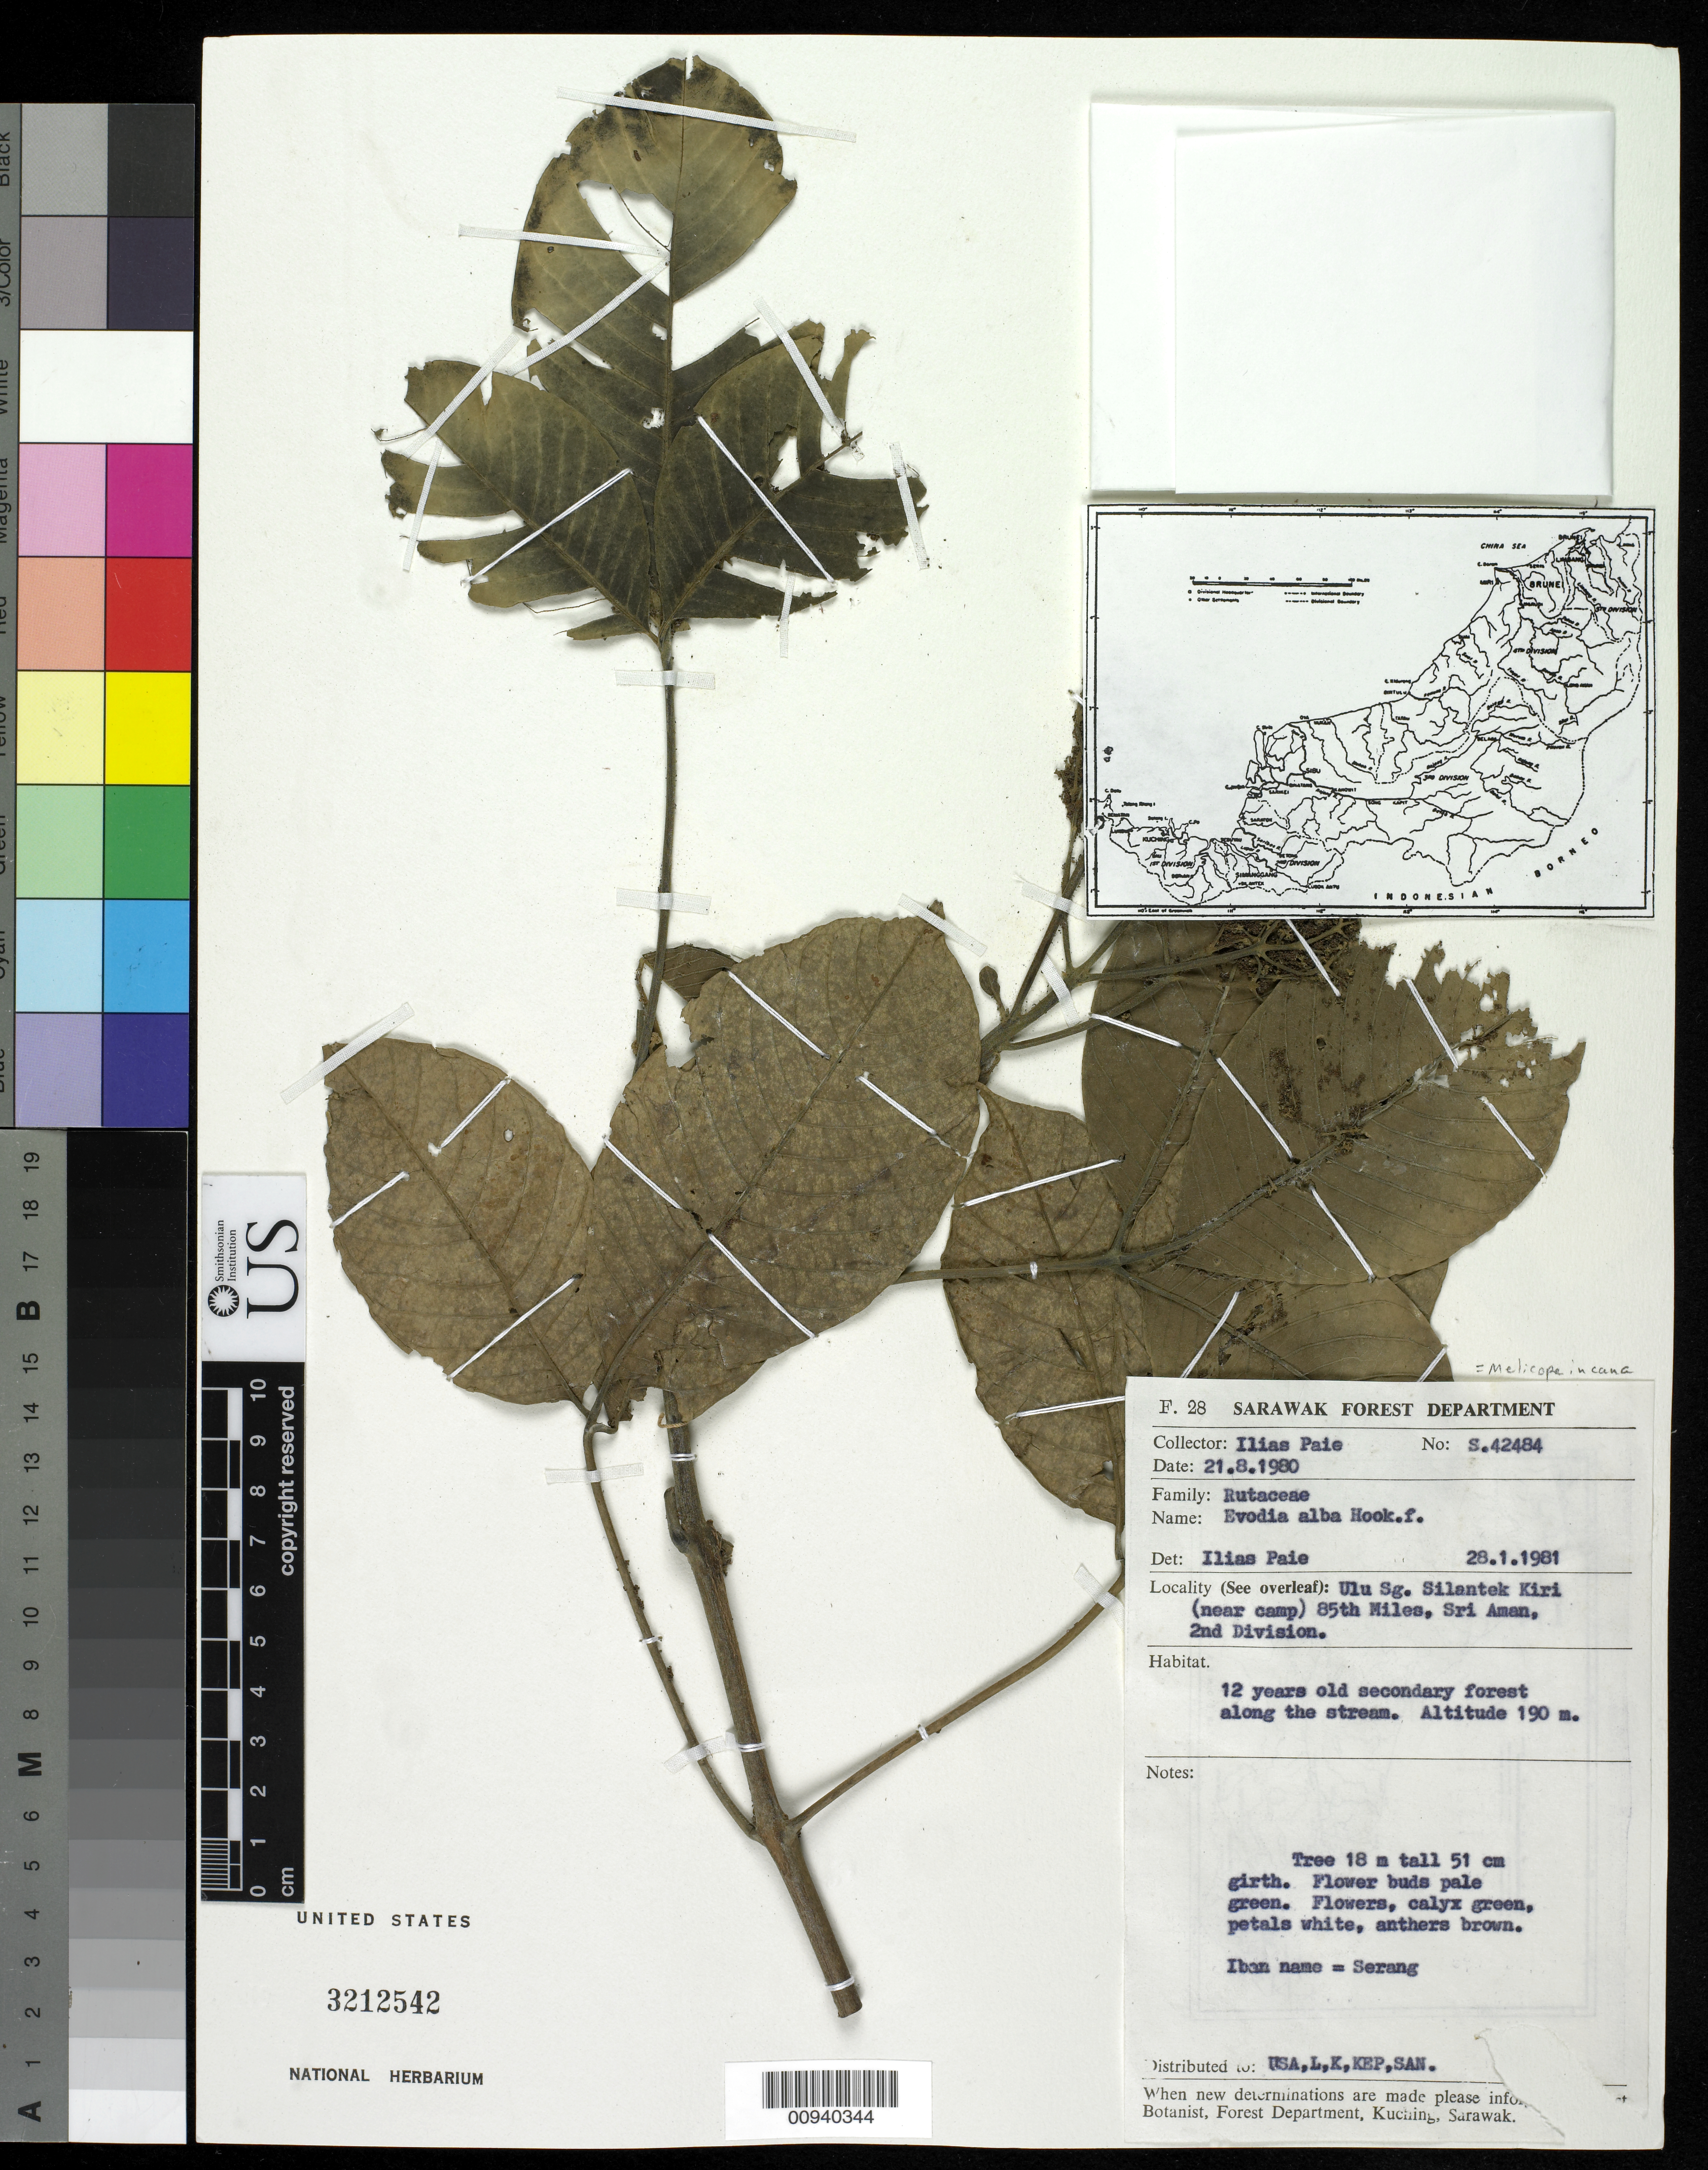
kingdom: Plantae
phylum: Tracheophyta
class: Magnoliopsida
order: Sapindales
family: Rutaceae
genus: Melicope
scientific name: Melicope incana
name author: T.G. Hartley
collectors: I. bin Paie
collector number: S 42484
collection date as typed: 21 Aug 1980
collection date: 1980-08-21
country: Malaysia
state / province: Sarawak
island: Borneo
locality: Ulu Sg. Silantek Kiri 85th Miles, Sri Aman, 2nd Division.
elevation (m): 190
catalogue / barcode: US 3212542